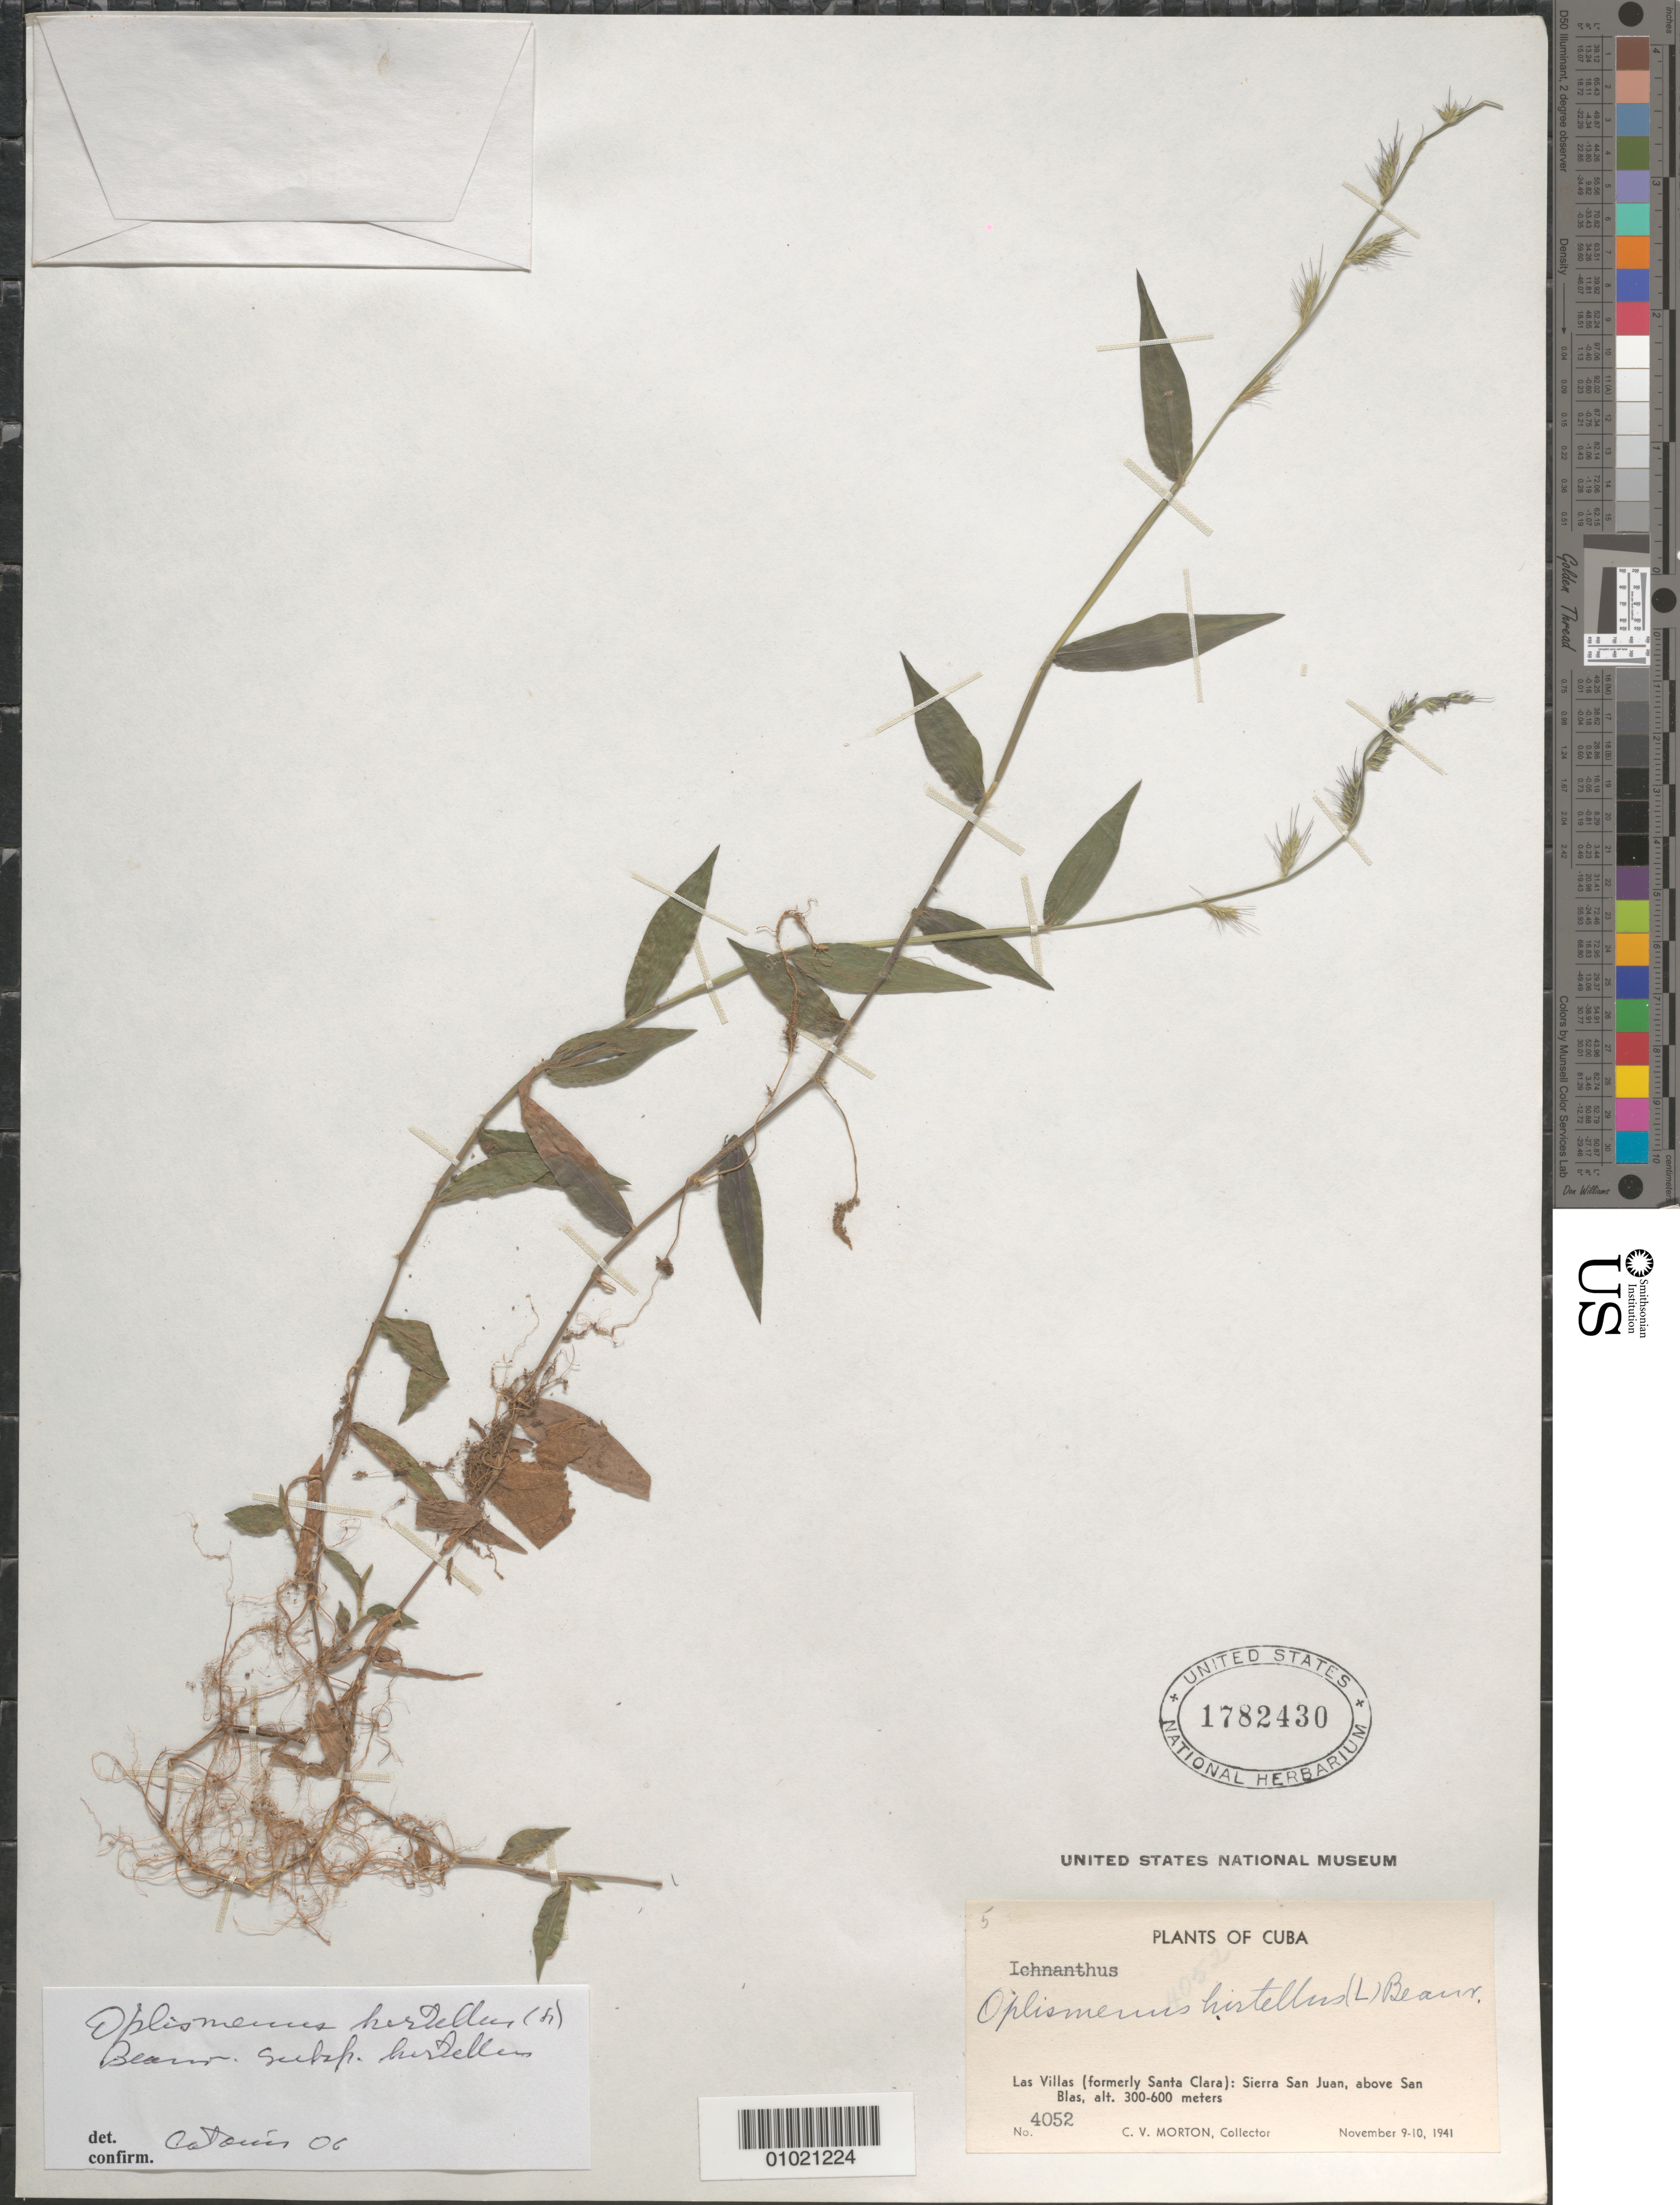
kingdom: Plantae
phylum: Tracheophyta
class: Liliopsida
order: Poales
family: Poaceae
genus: Oplismenus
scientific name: Oplismenus hirtellus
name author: (L.) P. Beauv.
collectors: C. V. Morton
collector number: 4052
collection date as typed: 09 Nov 1941 to 10 Nov 1941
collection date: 1941-11-09/1941-11-10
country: Cuba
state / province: Holguín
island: Cuba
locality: Sierra San Juan, above San Blas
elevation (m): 300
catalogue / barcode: US 1782430